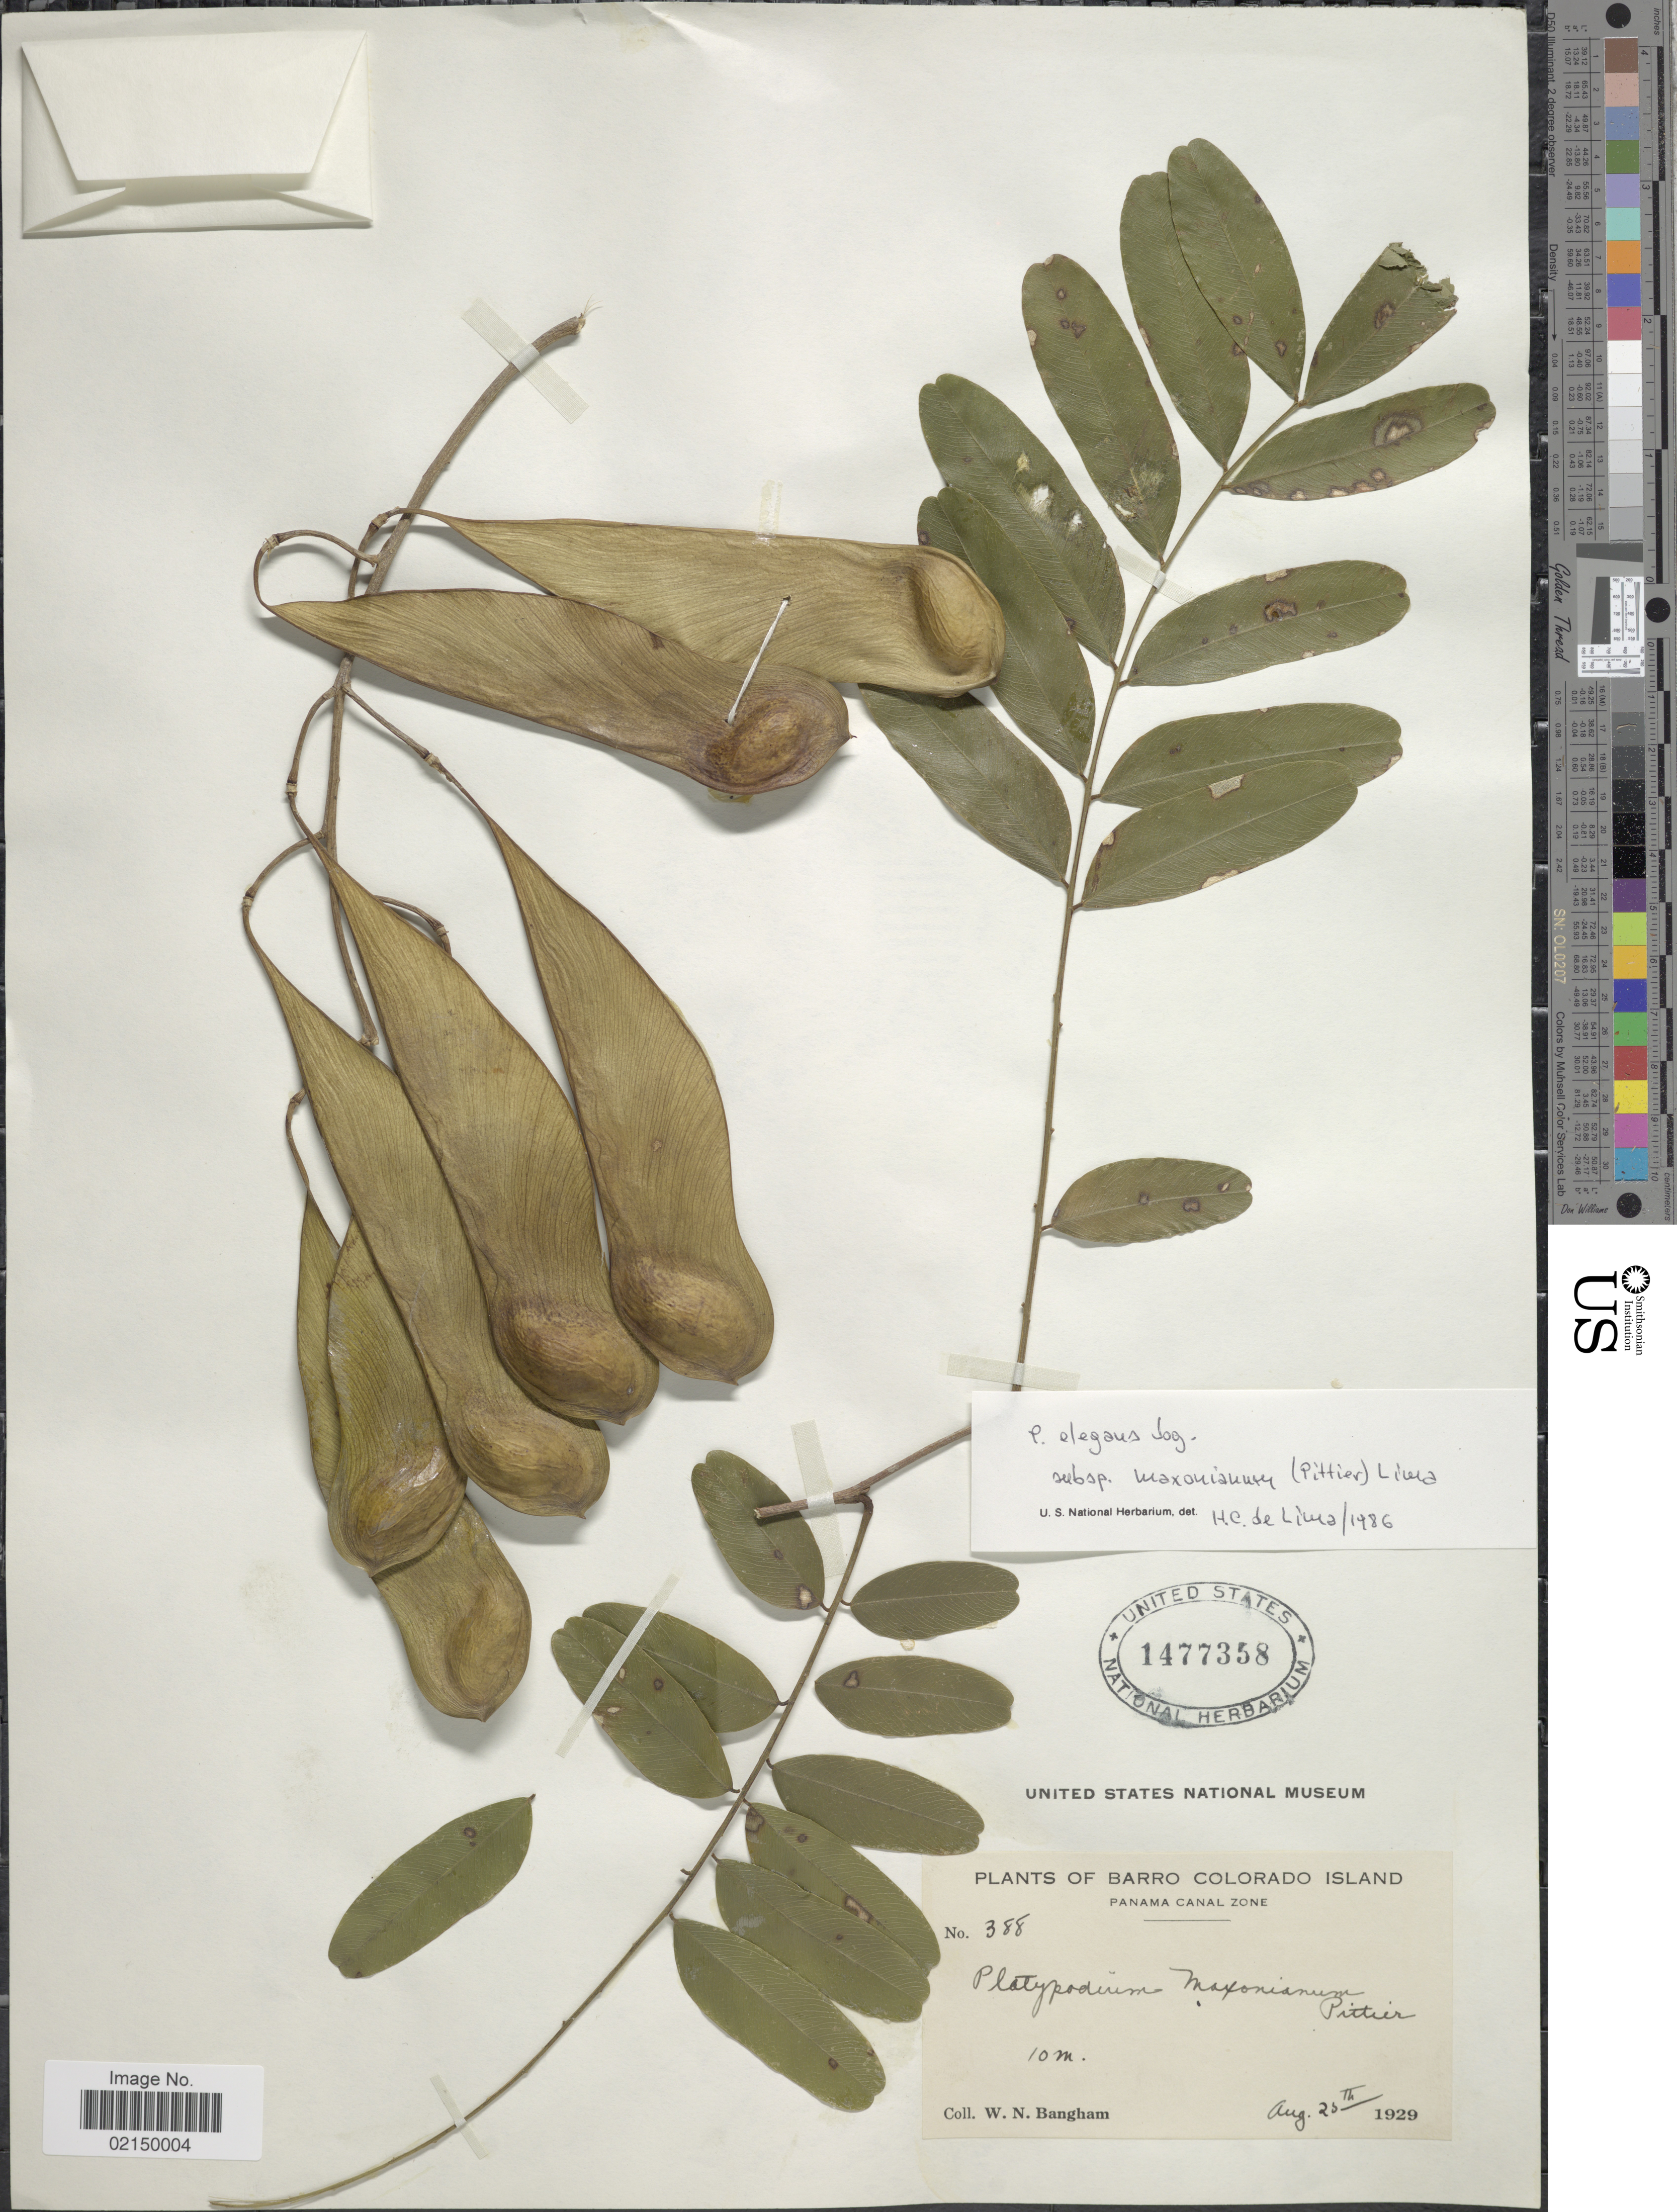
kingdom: Plantae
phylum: Tracheophyta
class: Magnoliopsida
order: Fabales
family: Fabaceae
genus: Platypodium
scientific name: Platypodium elegans subsp. maxonianum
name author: (Pittier) H.C. Lima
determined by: Lima, H. C. de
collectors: W. Bangham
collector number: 388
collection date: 1929-08-23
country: Panama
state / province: Panamá Oeste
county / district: Canal Zone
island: Barro Colorado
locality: Barro Colorado Island, Panama Canal Zone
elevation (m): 10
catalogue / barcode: US 1477358